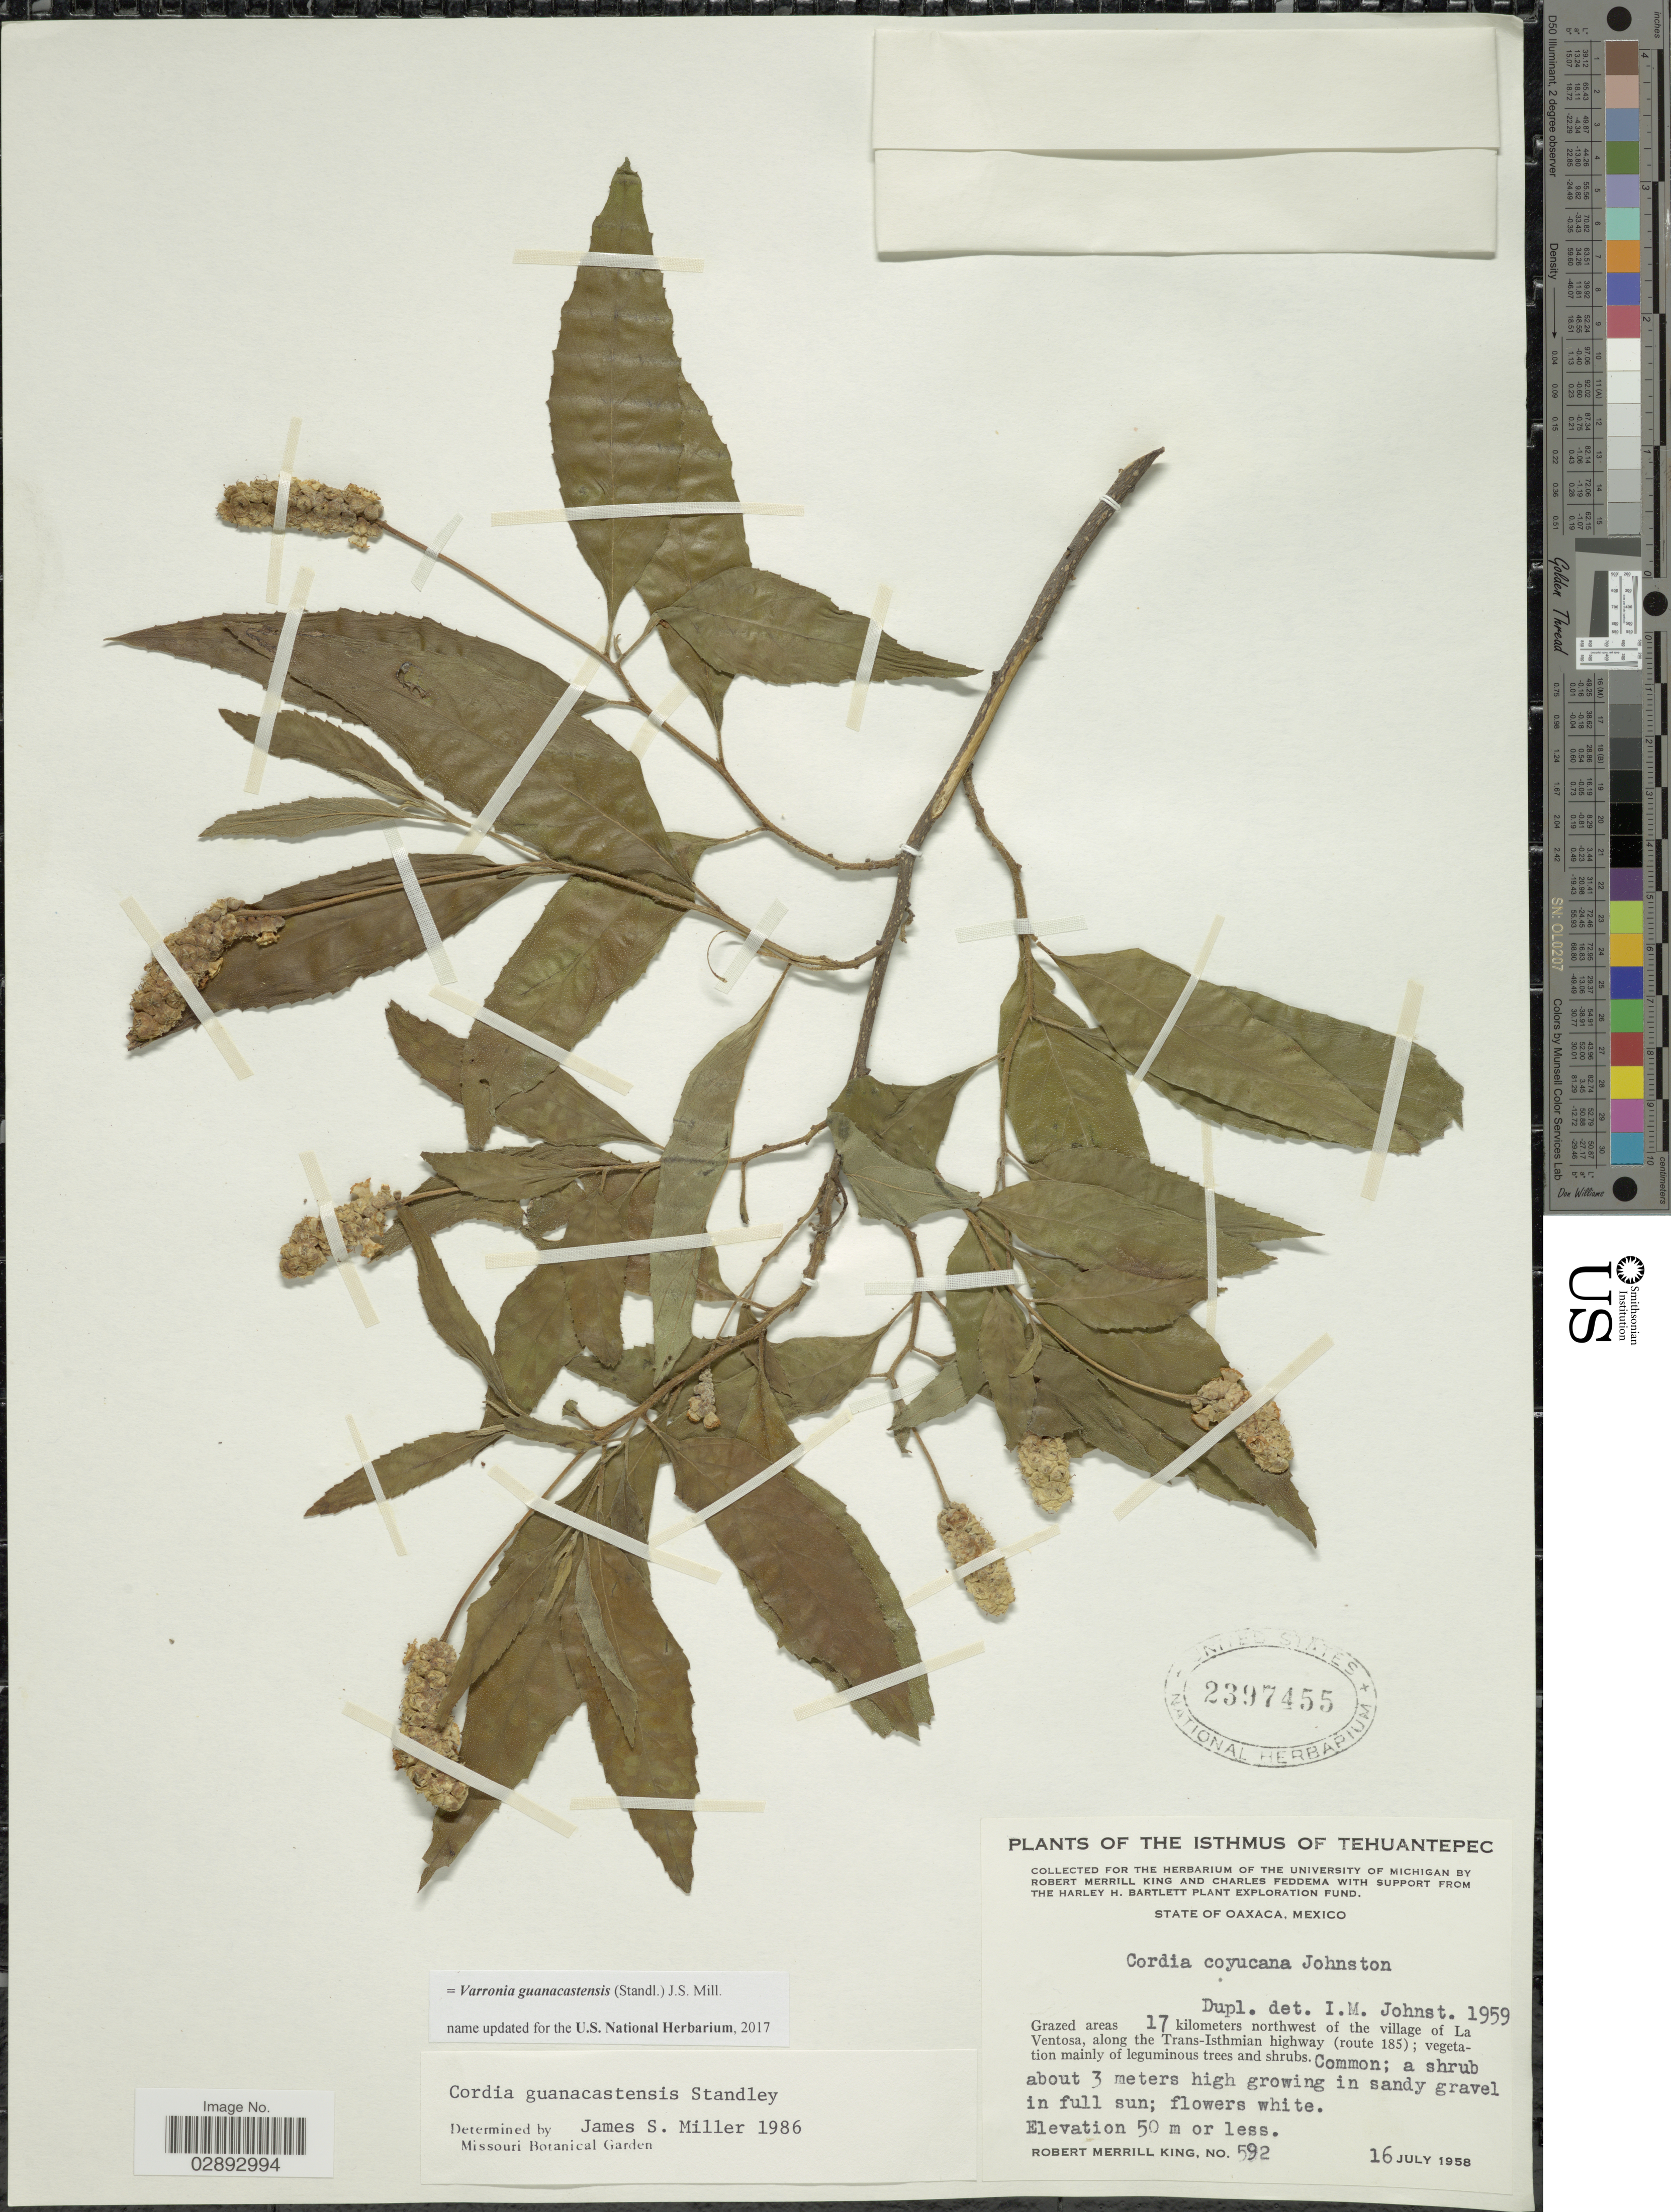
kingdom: Plantae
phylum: Tracheophyta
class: Magnoliopsida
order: Boraginales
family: Cordiaceae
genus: Varronia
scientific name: Varronia guanacastensis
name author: (Standl.) J.S. Mill.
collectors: R. M. King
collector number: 592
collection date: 1958-07-16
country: Mexico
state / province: Oaxaca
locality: Isthmus of Tehuantepec. State of Oaxaca. Grazed areas 17 kilometers northwest of the village of La Ventosa, along the Trans-Isthmian highway (route 185).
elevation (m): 50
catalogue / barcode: US 2397455